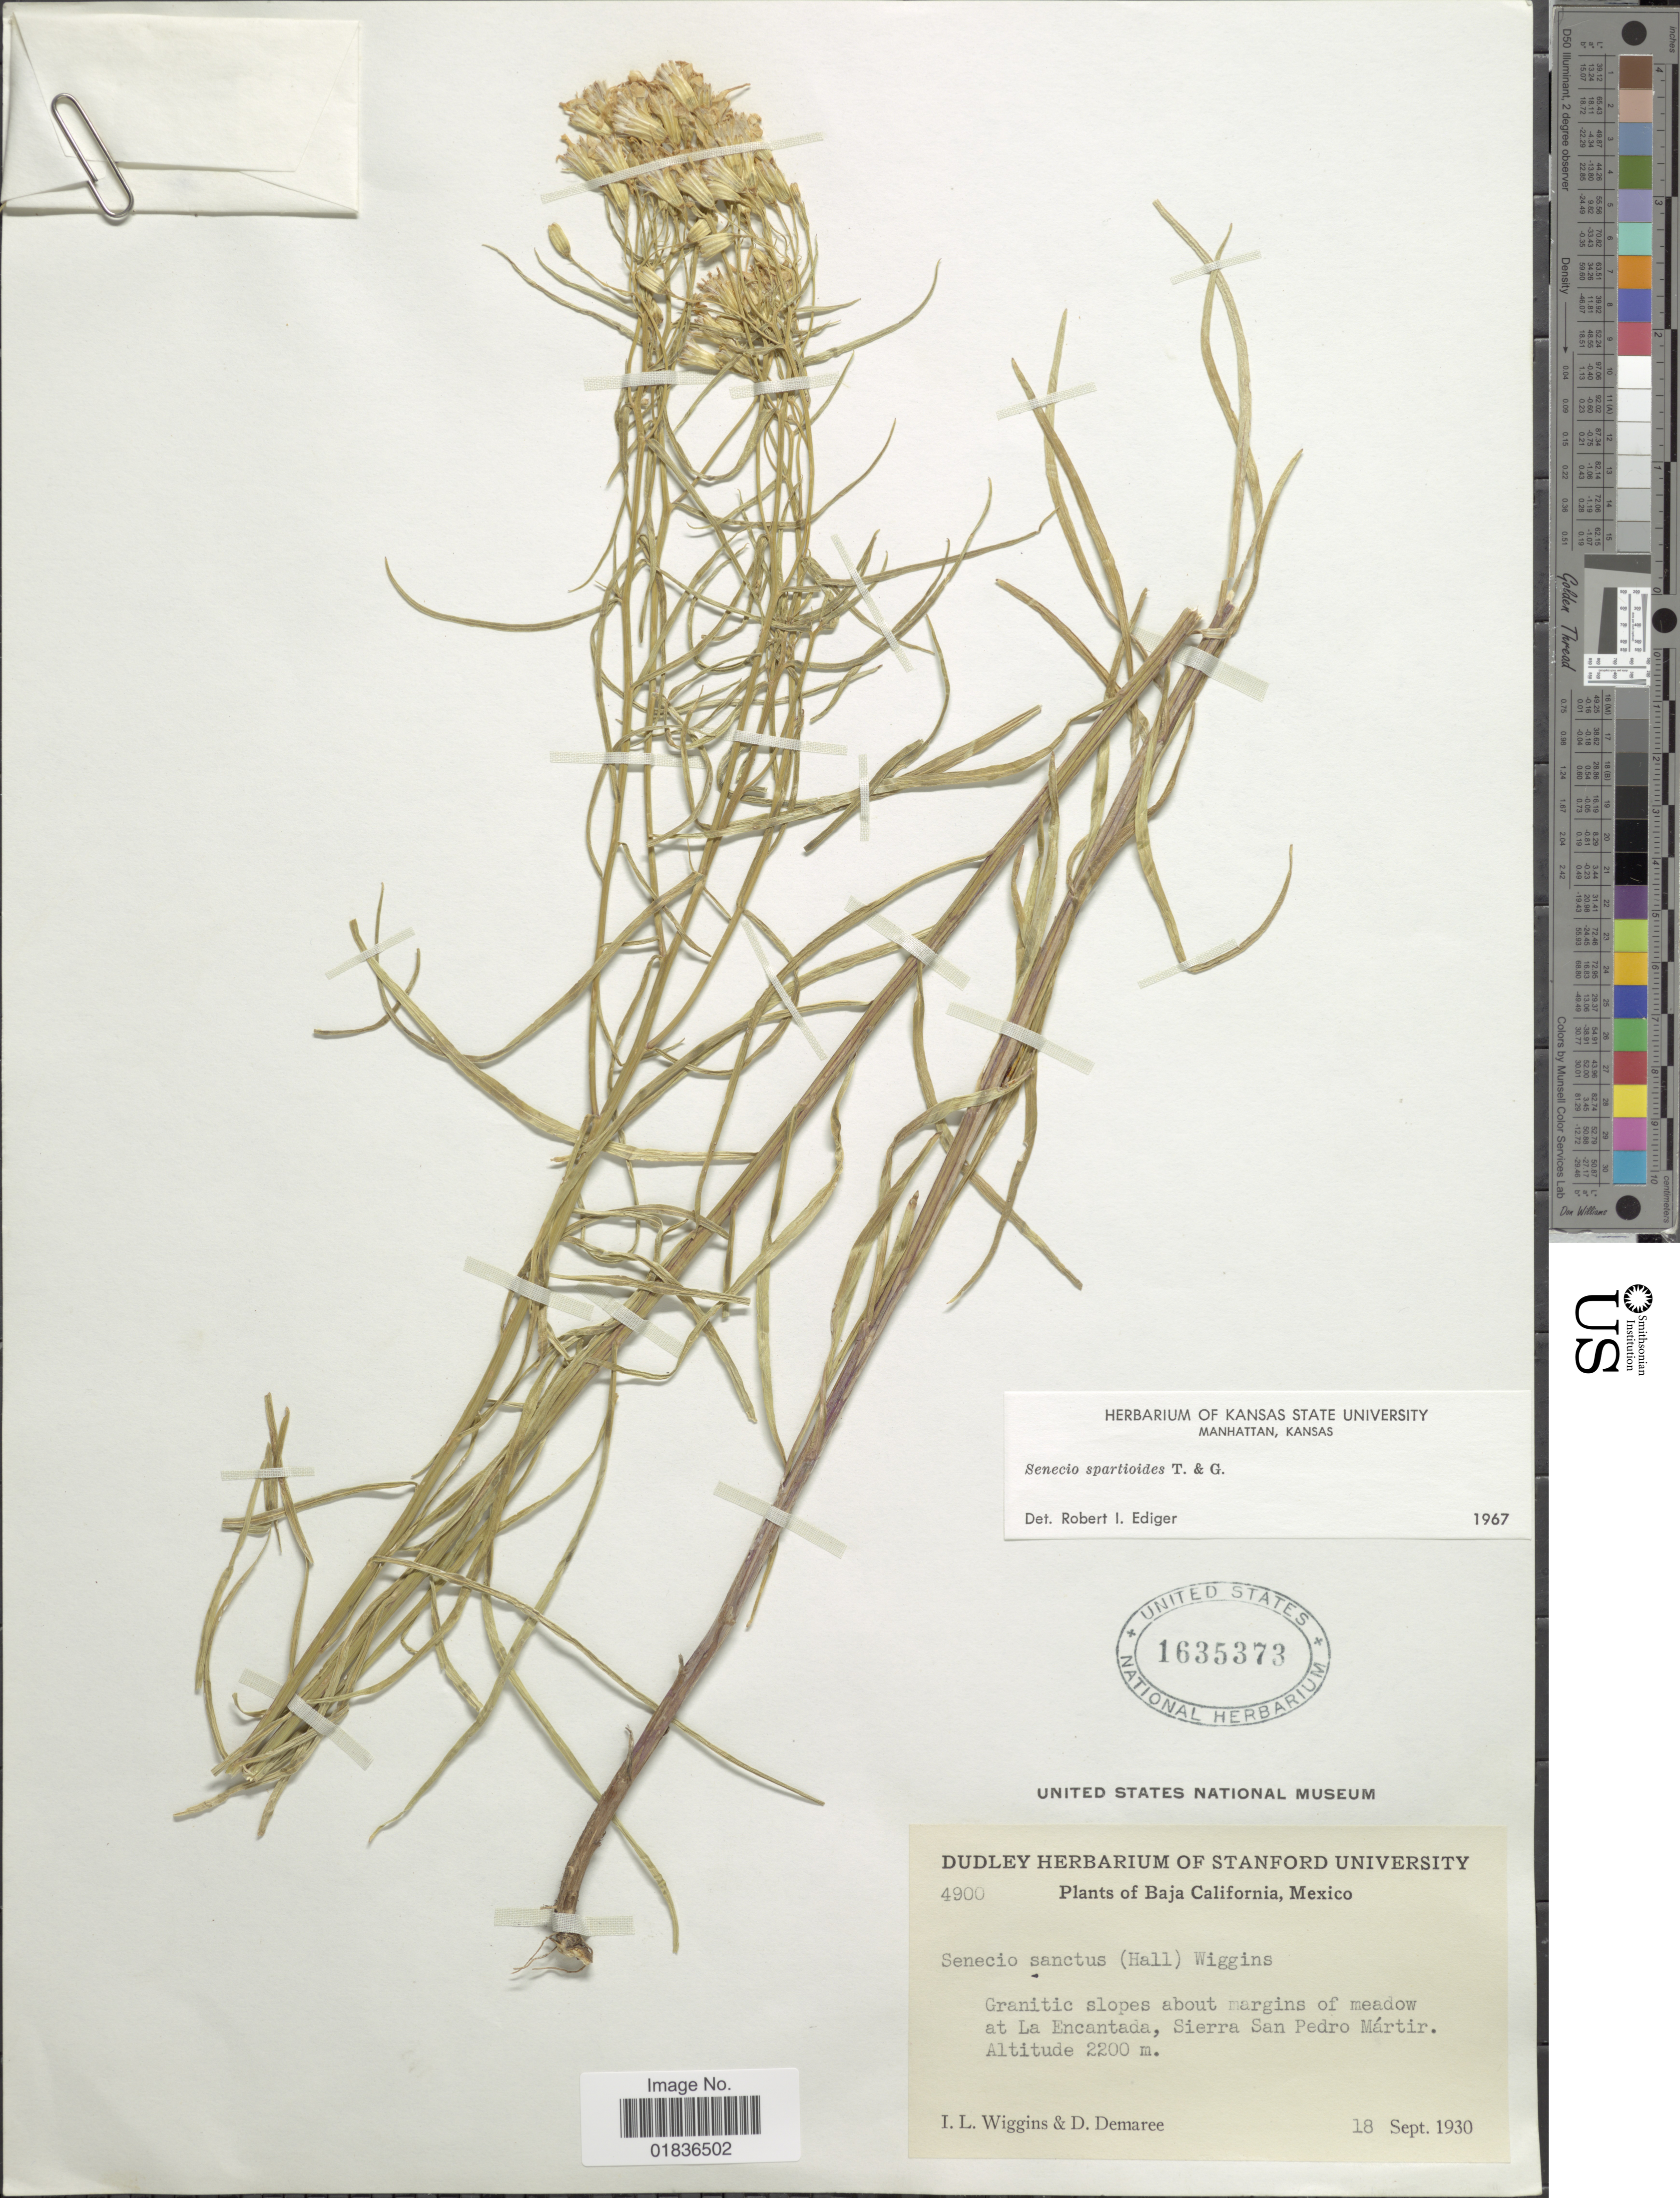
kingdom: Plantae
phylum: Tracheophyta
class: Magnoliopsida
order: Asterales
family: Asteraceae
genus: Senecio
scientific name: Senecio spartioides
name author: Torr. & A. Gray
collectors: I. L. Wiggins & D. Demaree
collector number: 4900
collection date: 1930-09-18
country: Mexico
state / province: Baja California Norte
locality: Granitic slopes about margins of meadow at La Encantada, Sierra San Pedro Martir.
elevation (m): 2200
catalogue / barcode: US 1635373